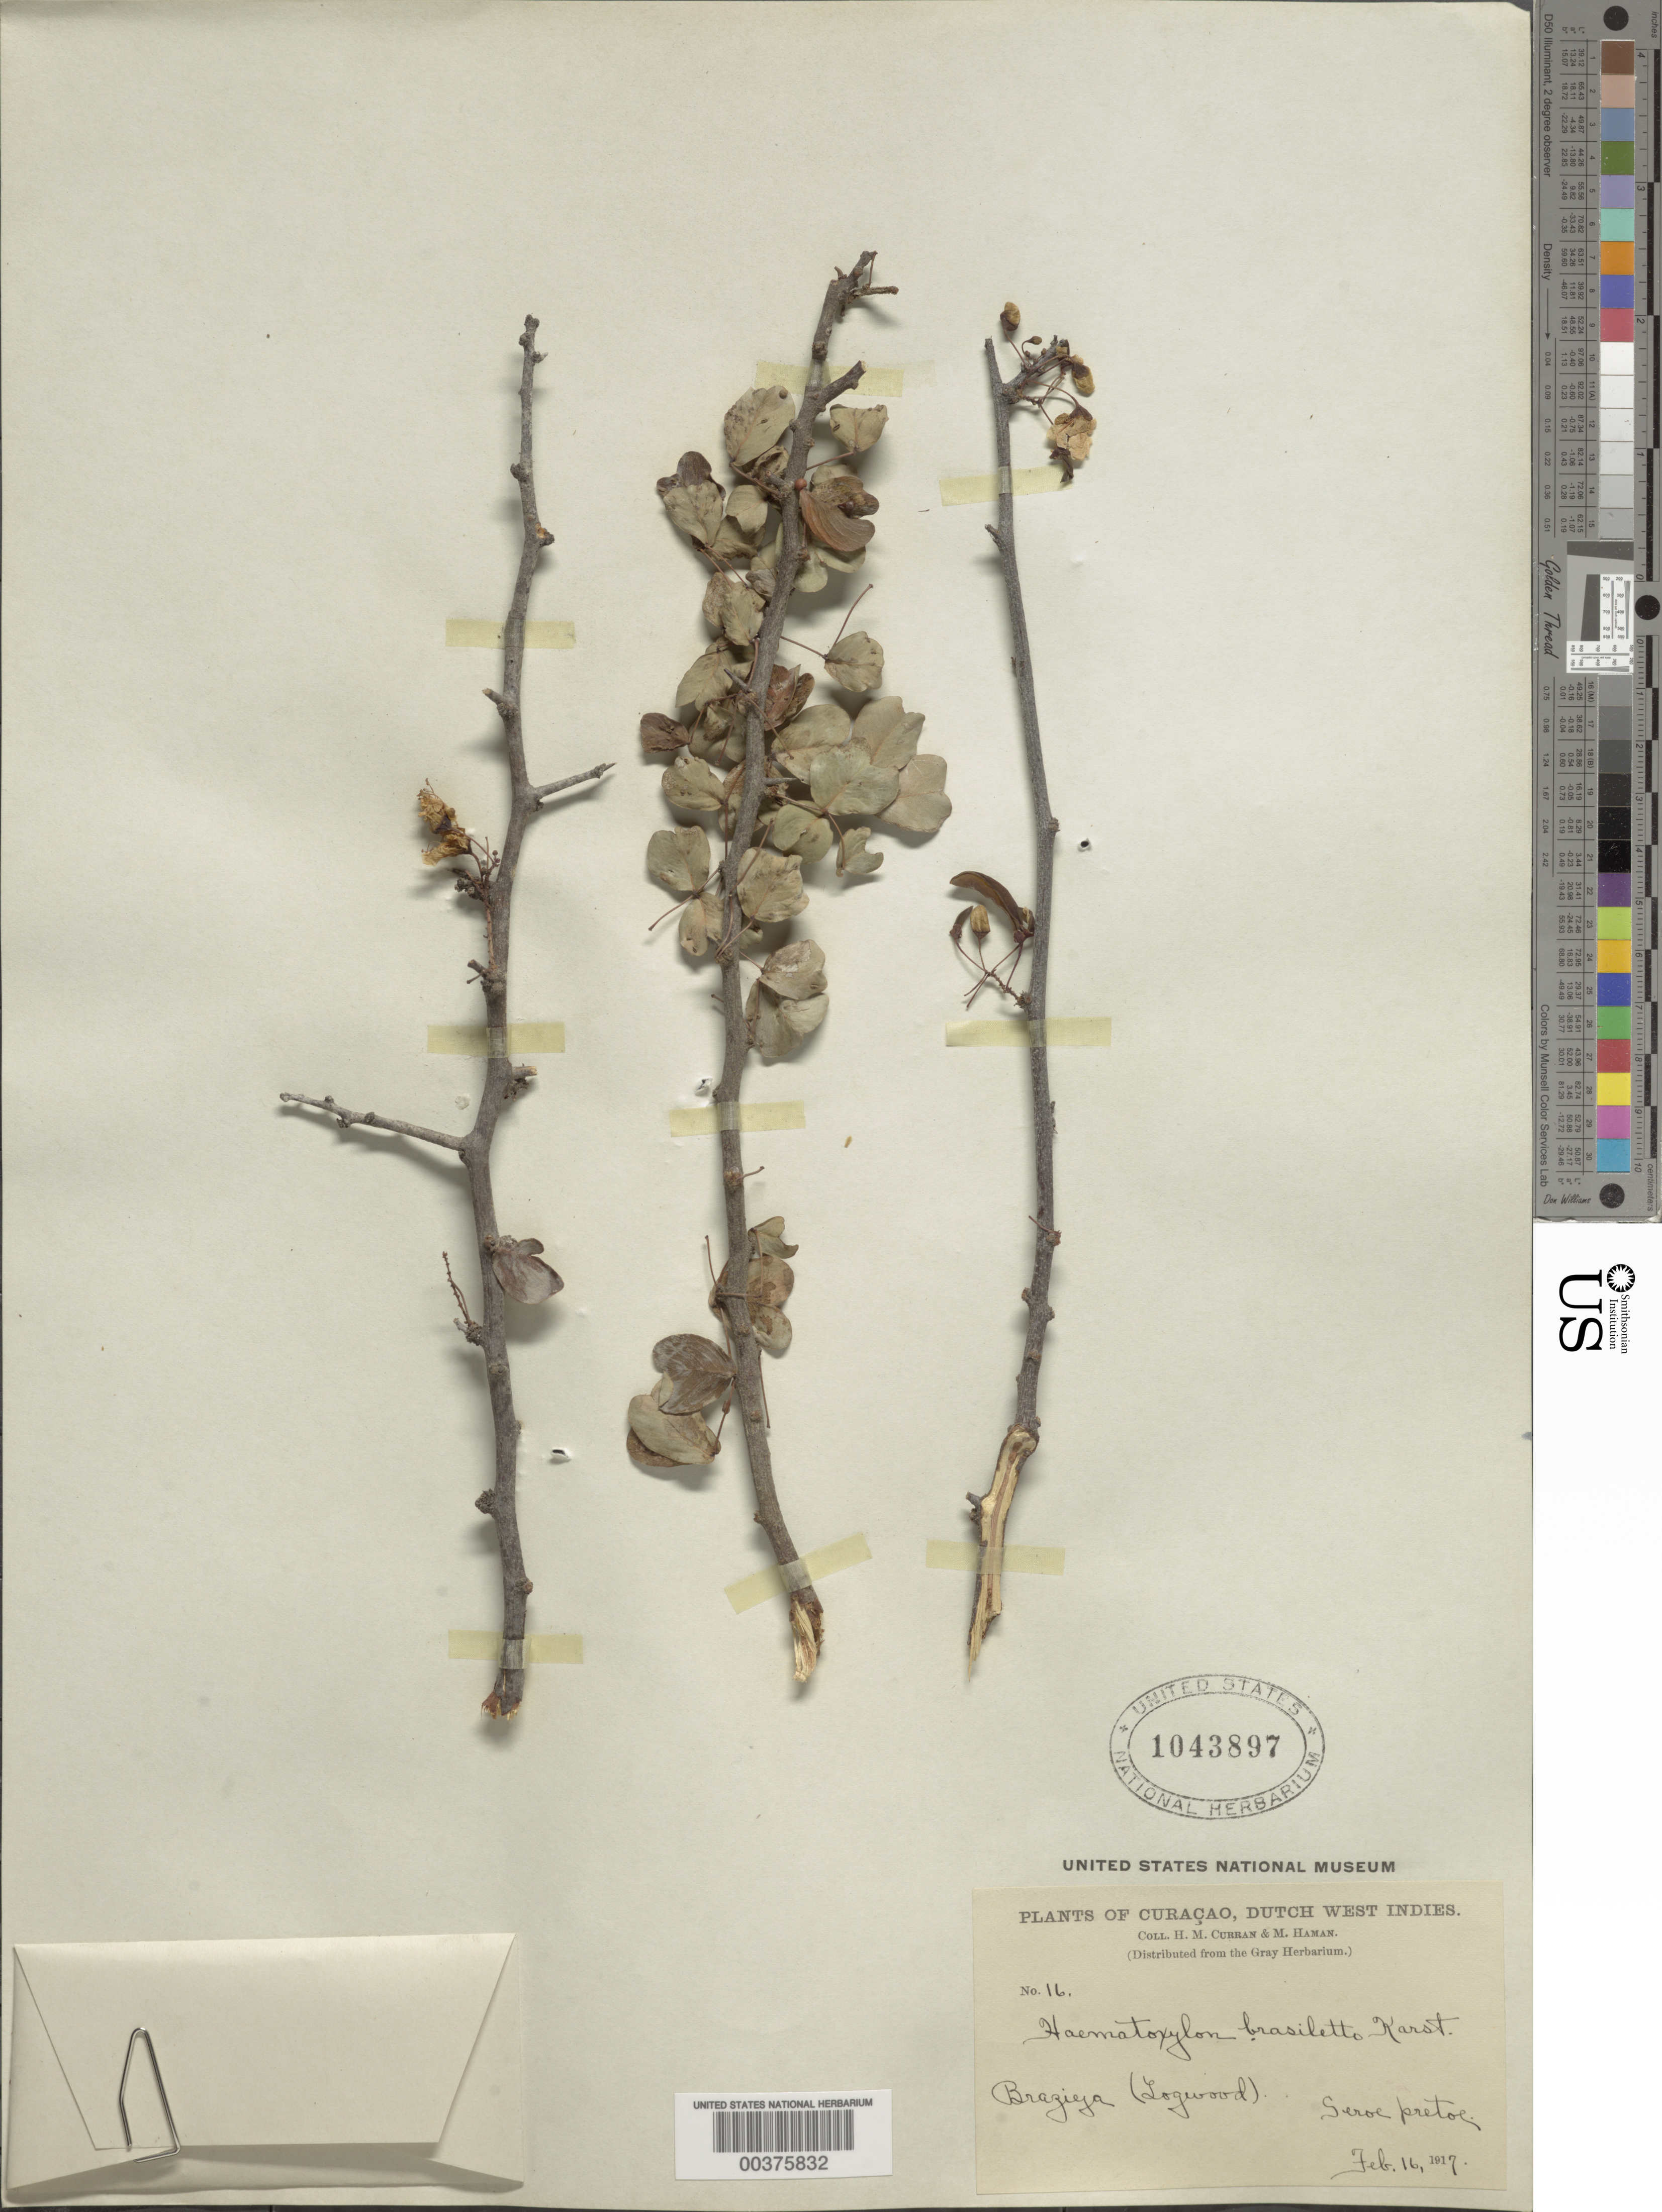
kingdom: Plantae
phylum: Tracheophyta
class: Magnoliopsida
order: Fabales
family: Fabaceae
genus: Haematoxylum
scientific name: Haematoxylum brasiletto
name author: H. Karst.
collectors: H. M. Curran & M. Haman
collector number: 16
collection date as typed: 16 Feb 1917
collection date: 1917-02-16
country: Curaçao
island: Curaçao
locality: Seroe pretoe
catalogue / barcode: US 1043897